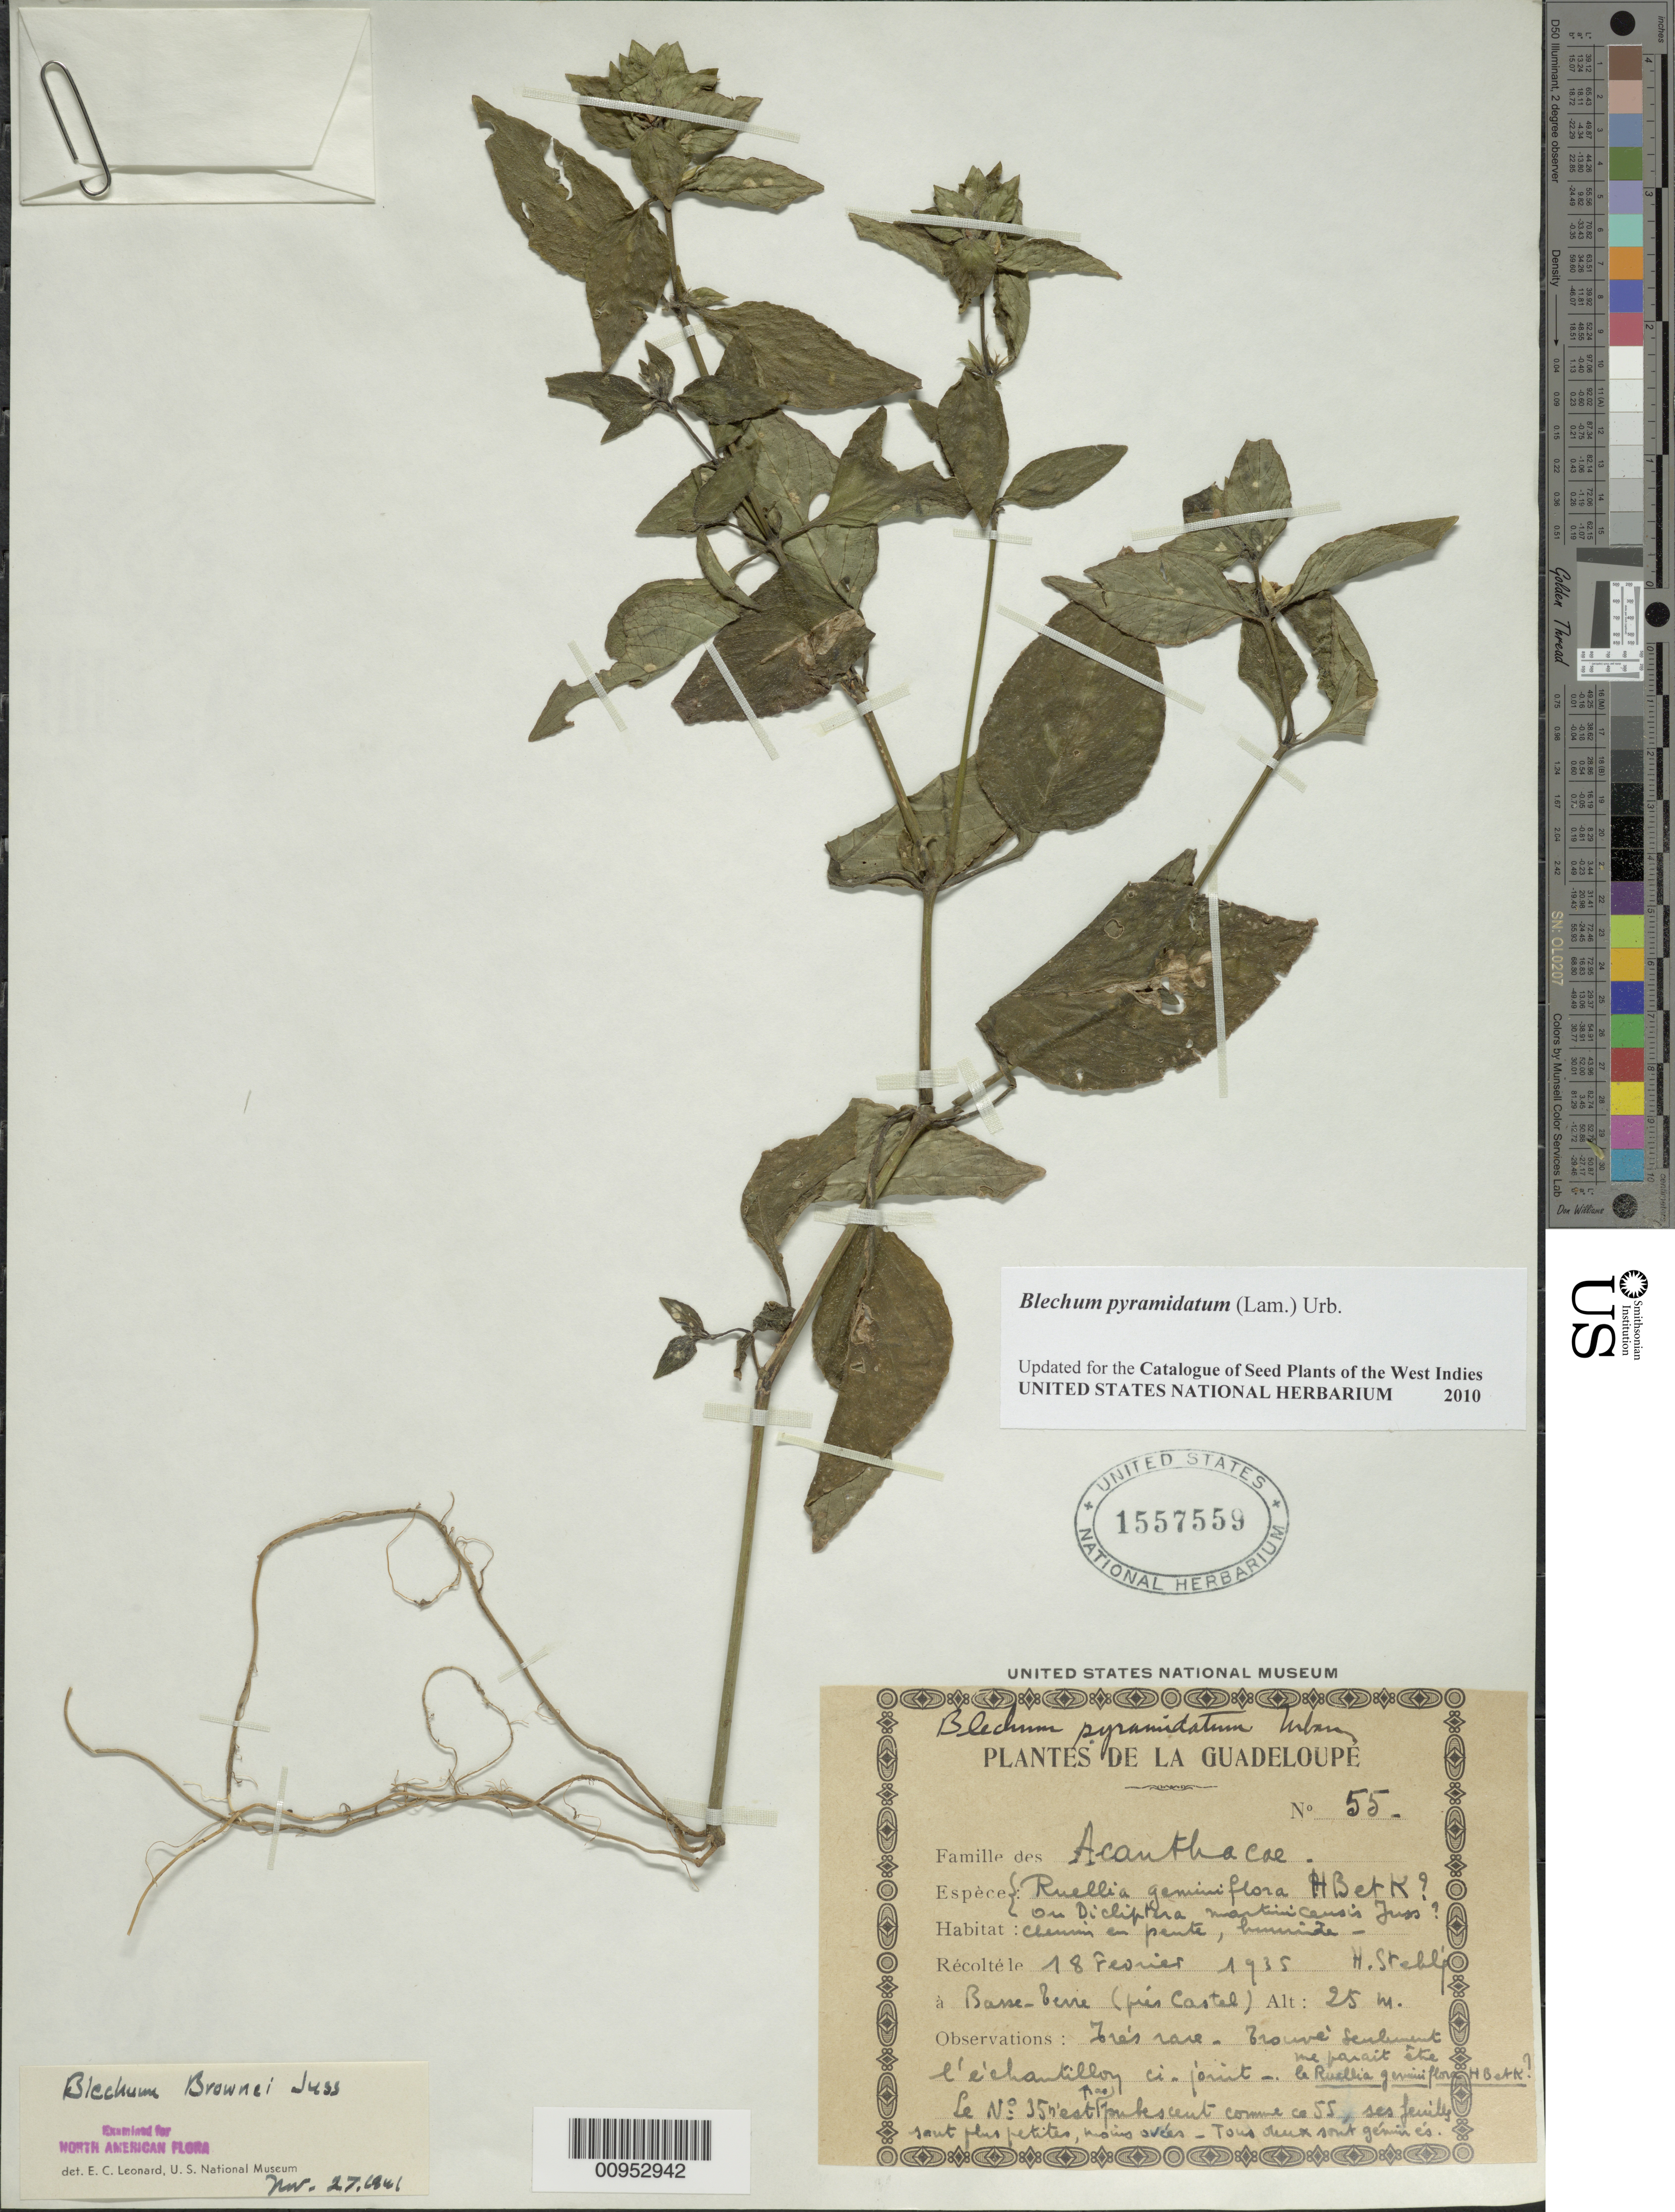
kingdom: Plantae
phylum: Tracheophyta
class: Magnoliopsida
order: Lamiales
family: Acanthaceae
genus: Blechum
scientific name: Blechum pyramidatum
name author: (Lam.) Urb.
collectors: H. Stehlé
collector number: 55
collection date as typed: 18 Feb 1935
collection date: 1935-02-18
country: Guadeloupe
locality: Basse Terre, prés Castel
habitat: Chemin en pente, humide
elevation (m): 25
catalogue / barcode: US 1557559